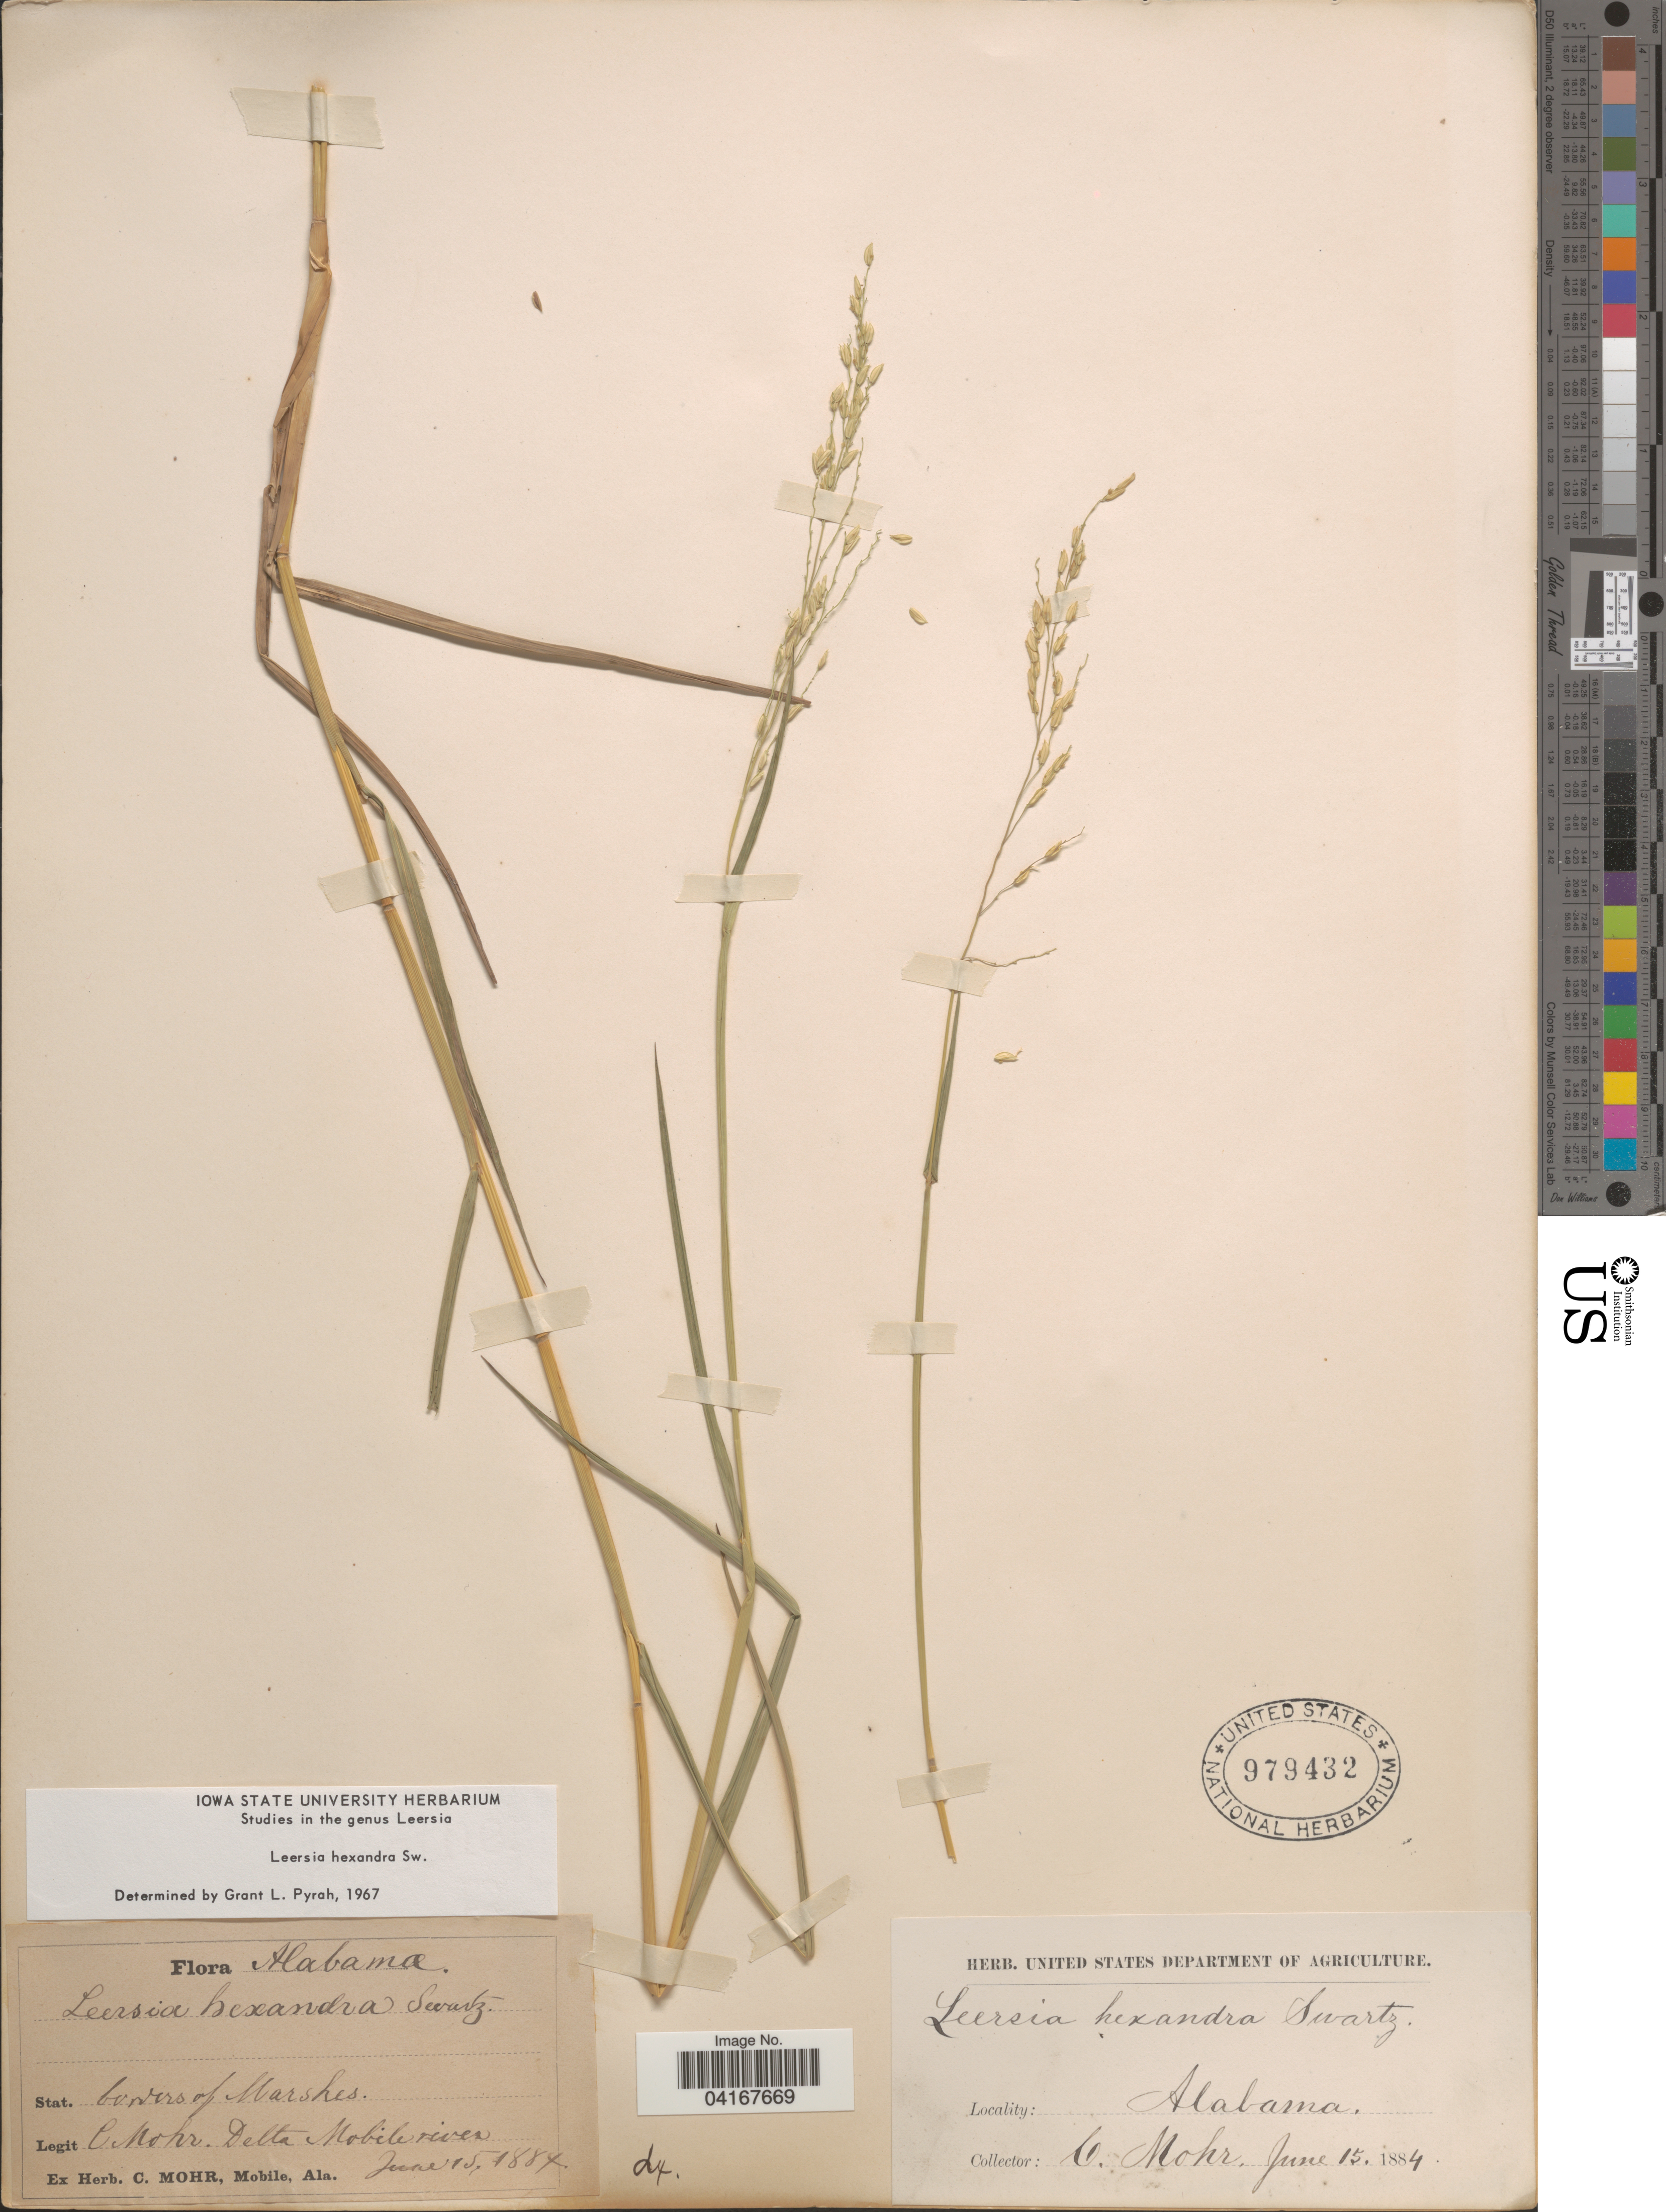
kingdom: Plantae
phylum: Tracheophyta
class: Liliopsida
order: Poales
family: Poaceae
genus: Leersia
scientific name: Leersia hexandra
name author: Sw.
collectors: C. T. Mohr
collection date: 1884-06-15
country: United States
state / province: Alabama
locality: Delta Mobile river.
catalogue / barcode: US 979432